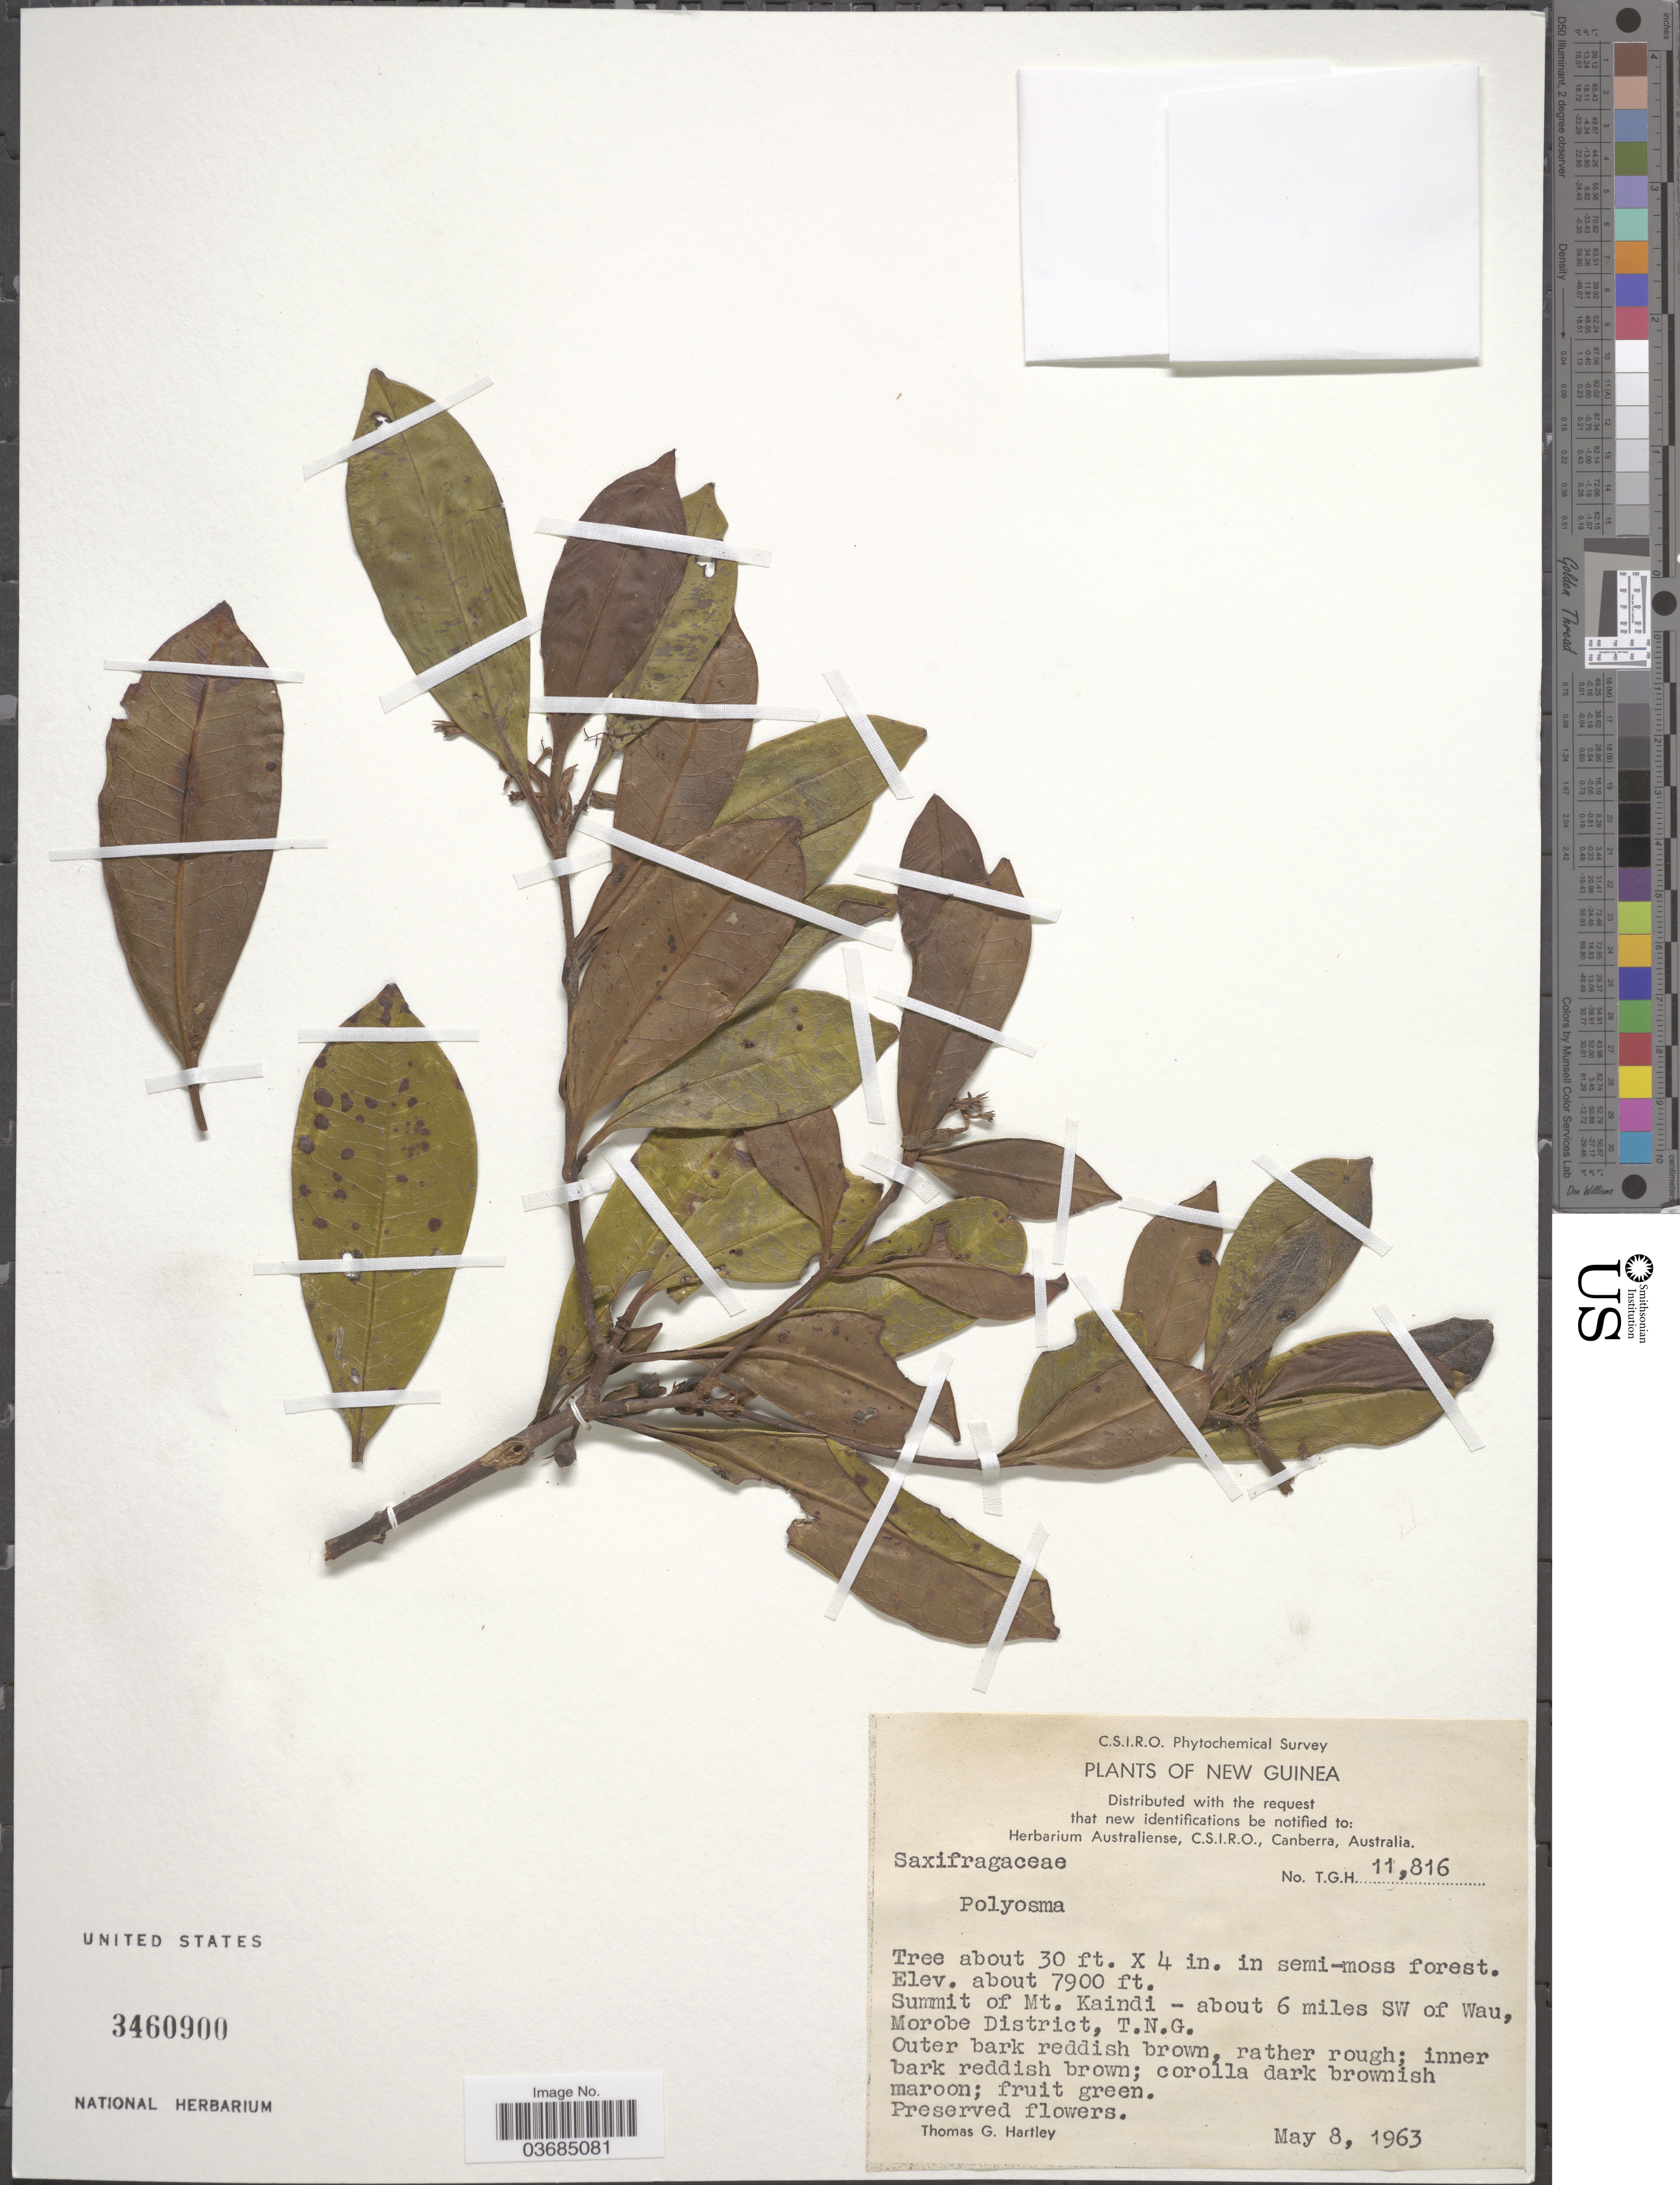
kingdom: Plantae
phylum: Tracheophyta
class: Magnoliopsida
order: Escalloniales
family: Escalloniaceae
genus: Polyosma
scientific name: Polyosma sp.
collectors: T. G. Hartley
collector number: T.G.H.11816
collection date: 1963-05-08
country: Papua New Guinea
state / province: Morobe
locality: C.S.I.R.O. Phytochemical Survey. New Guinea. Summit of Mt. Kaindi - about 6 miles SW of Wau, Morobe District, T.N.G.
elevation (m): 2408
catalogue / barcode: US 3460900